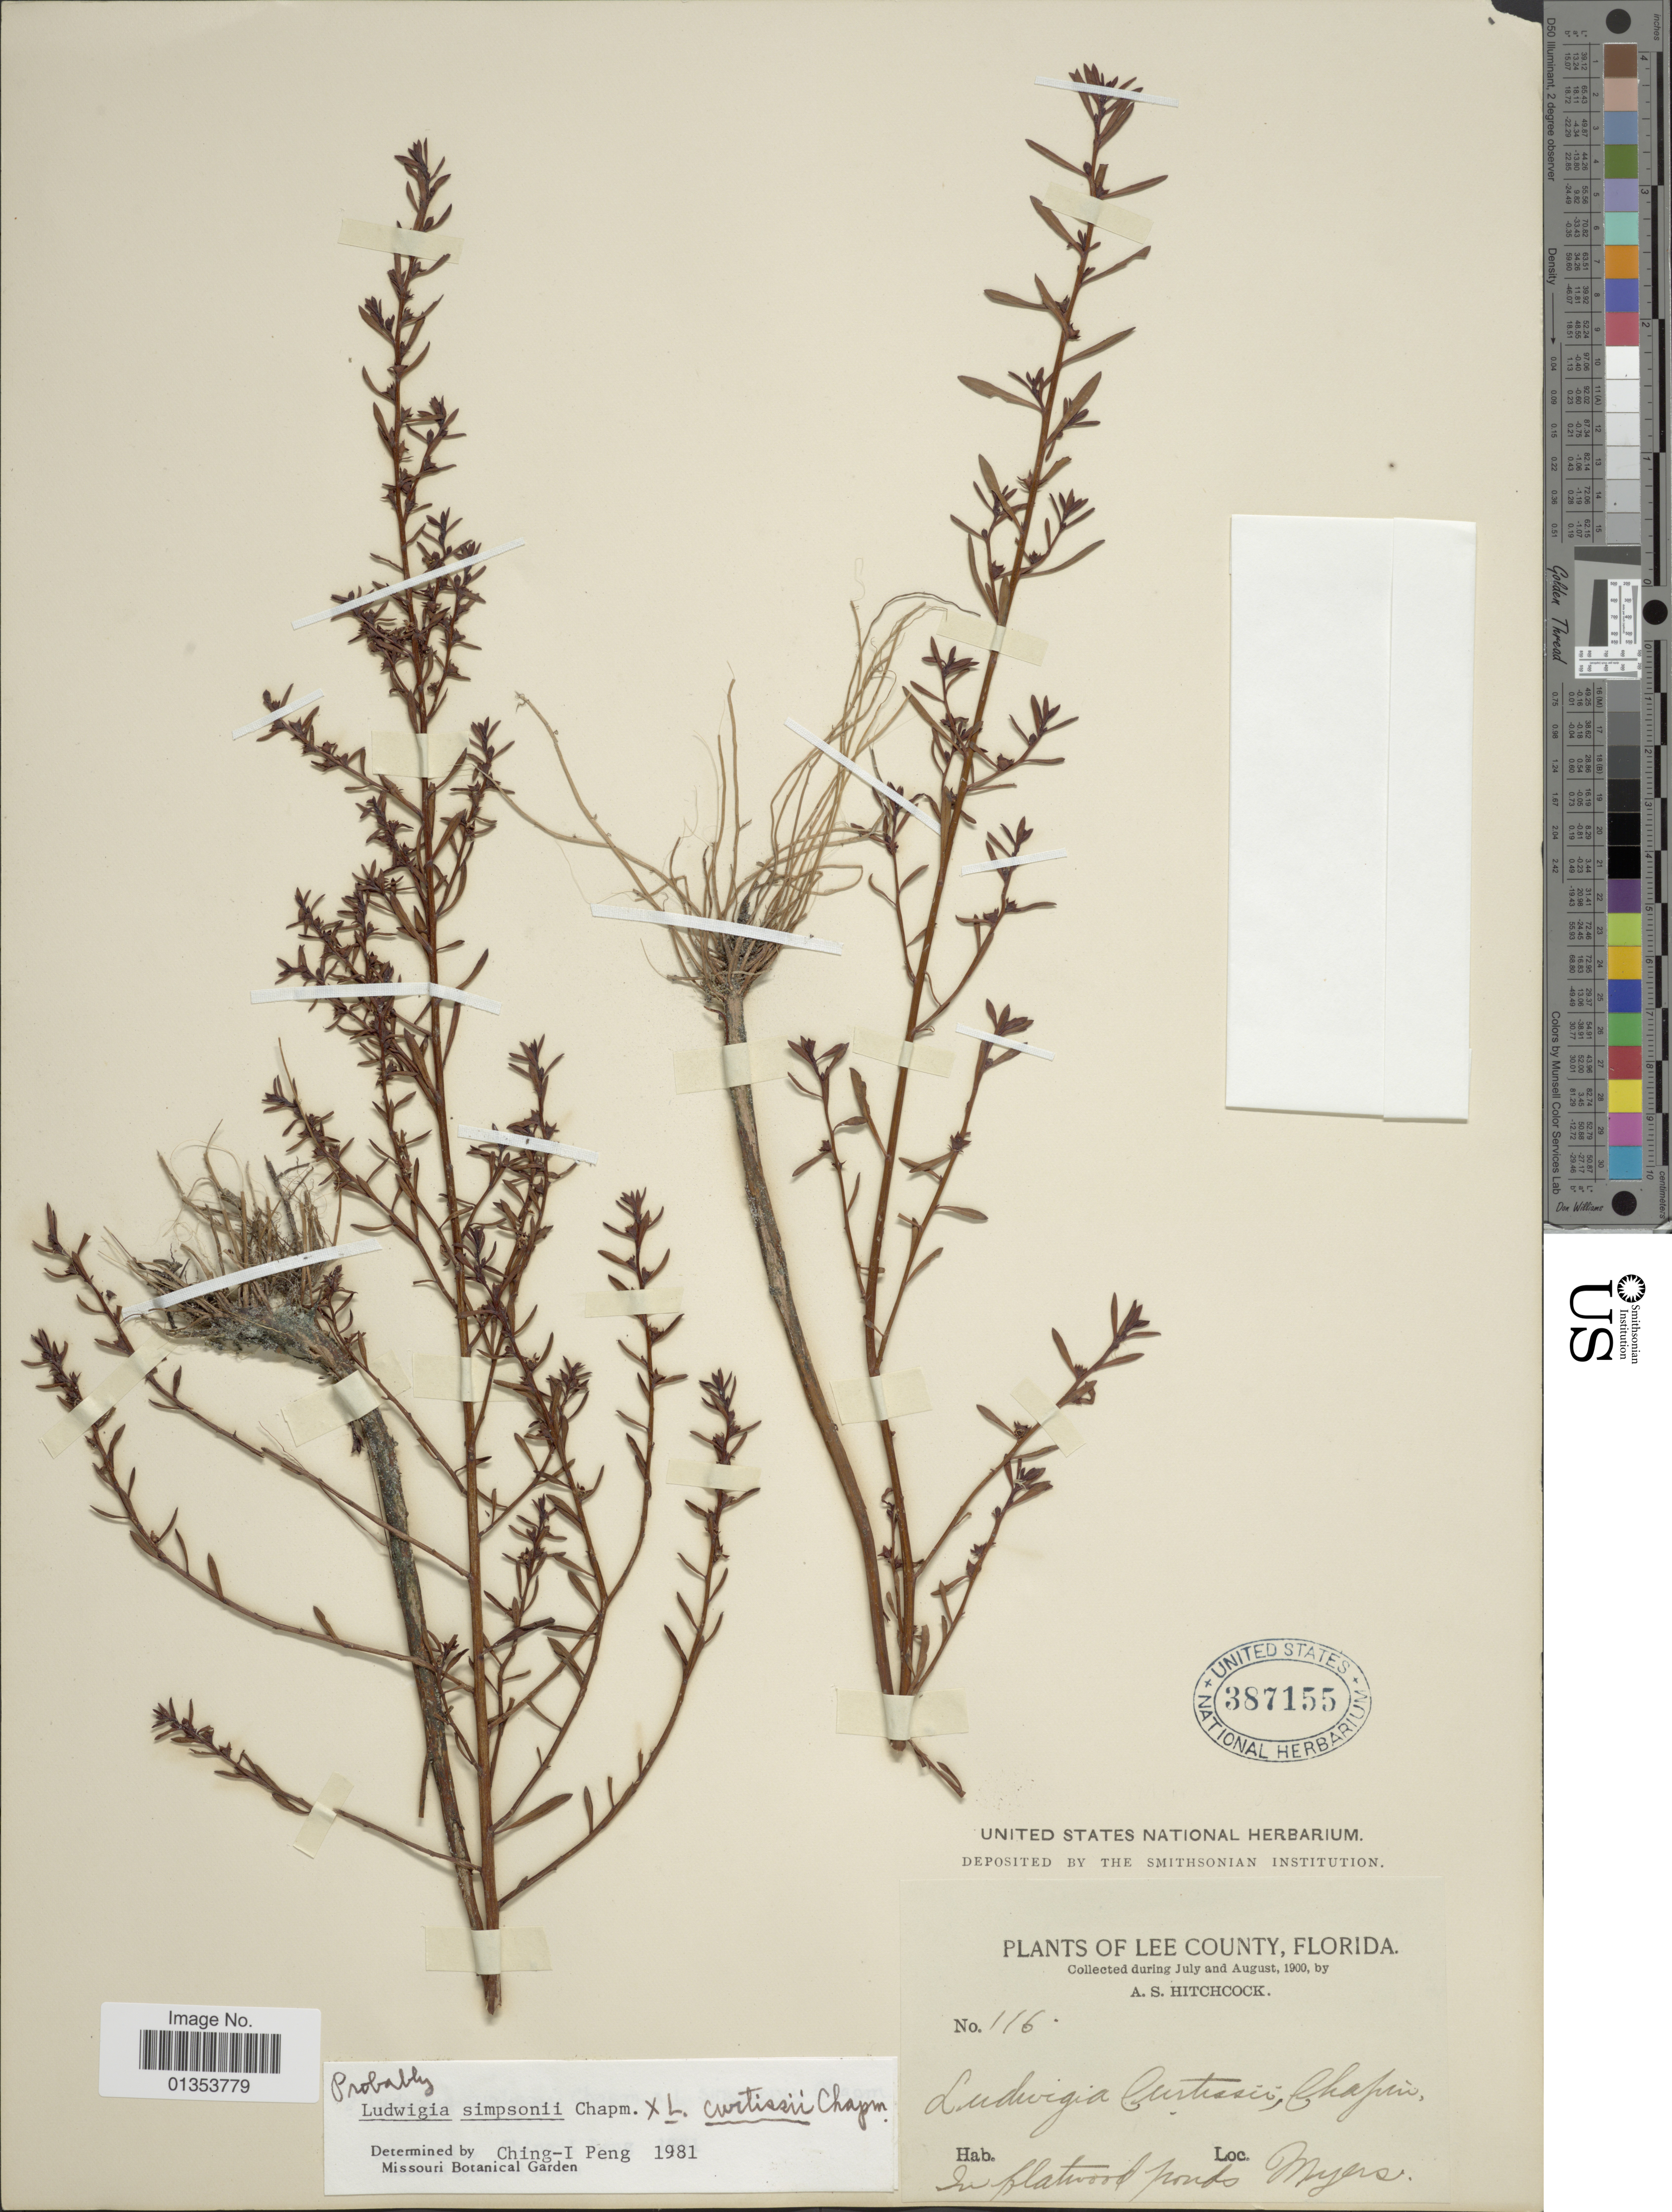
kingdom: Plantae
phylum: Tracheophyta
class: Magnoliopsida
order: Myrtales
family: Onagraceae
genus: Ludwigia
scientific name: Ludwigia curtissii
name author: Chapm.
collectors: A. S. Hitchcock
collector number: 116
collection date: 1900-07/1900-08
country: United States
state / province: Florida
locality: Lee County, Myers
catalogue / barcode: US 387155